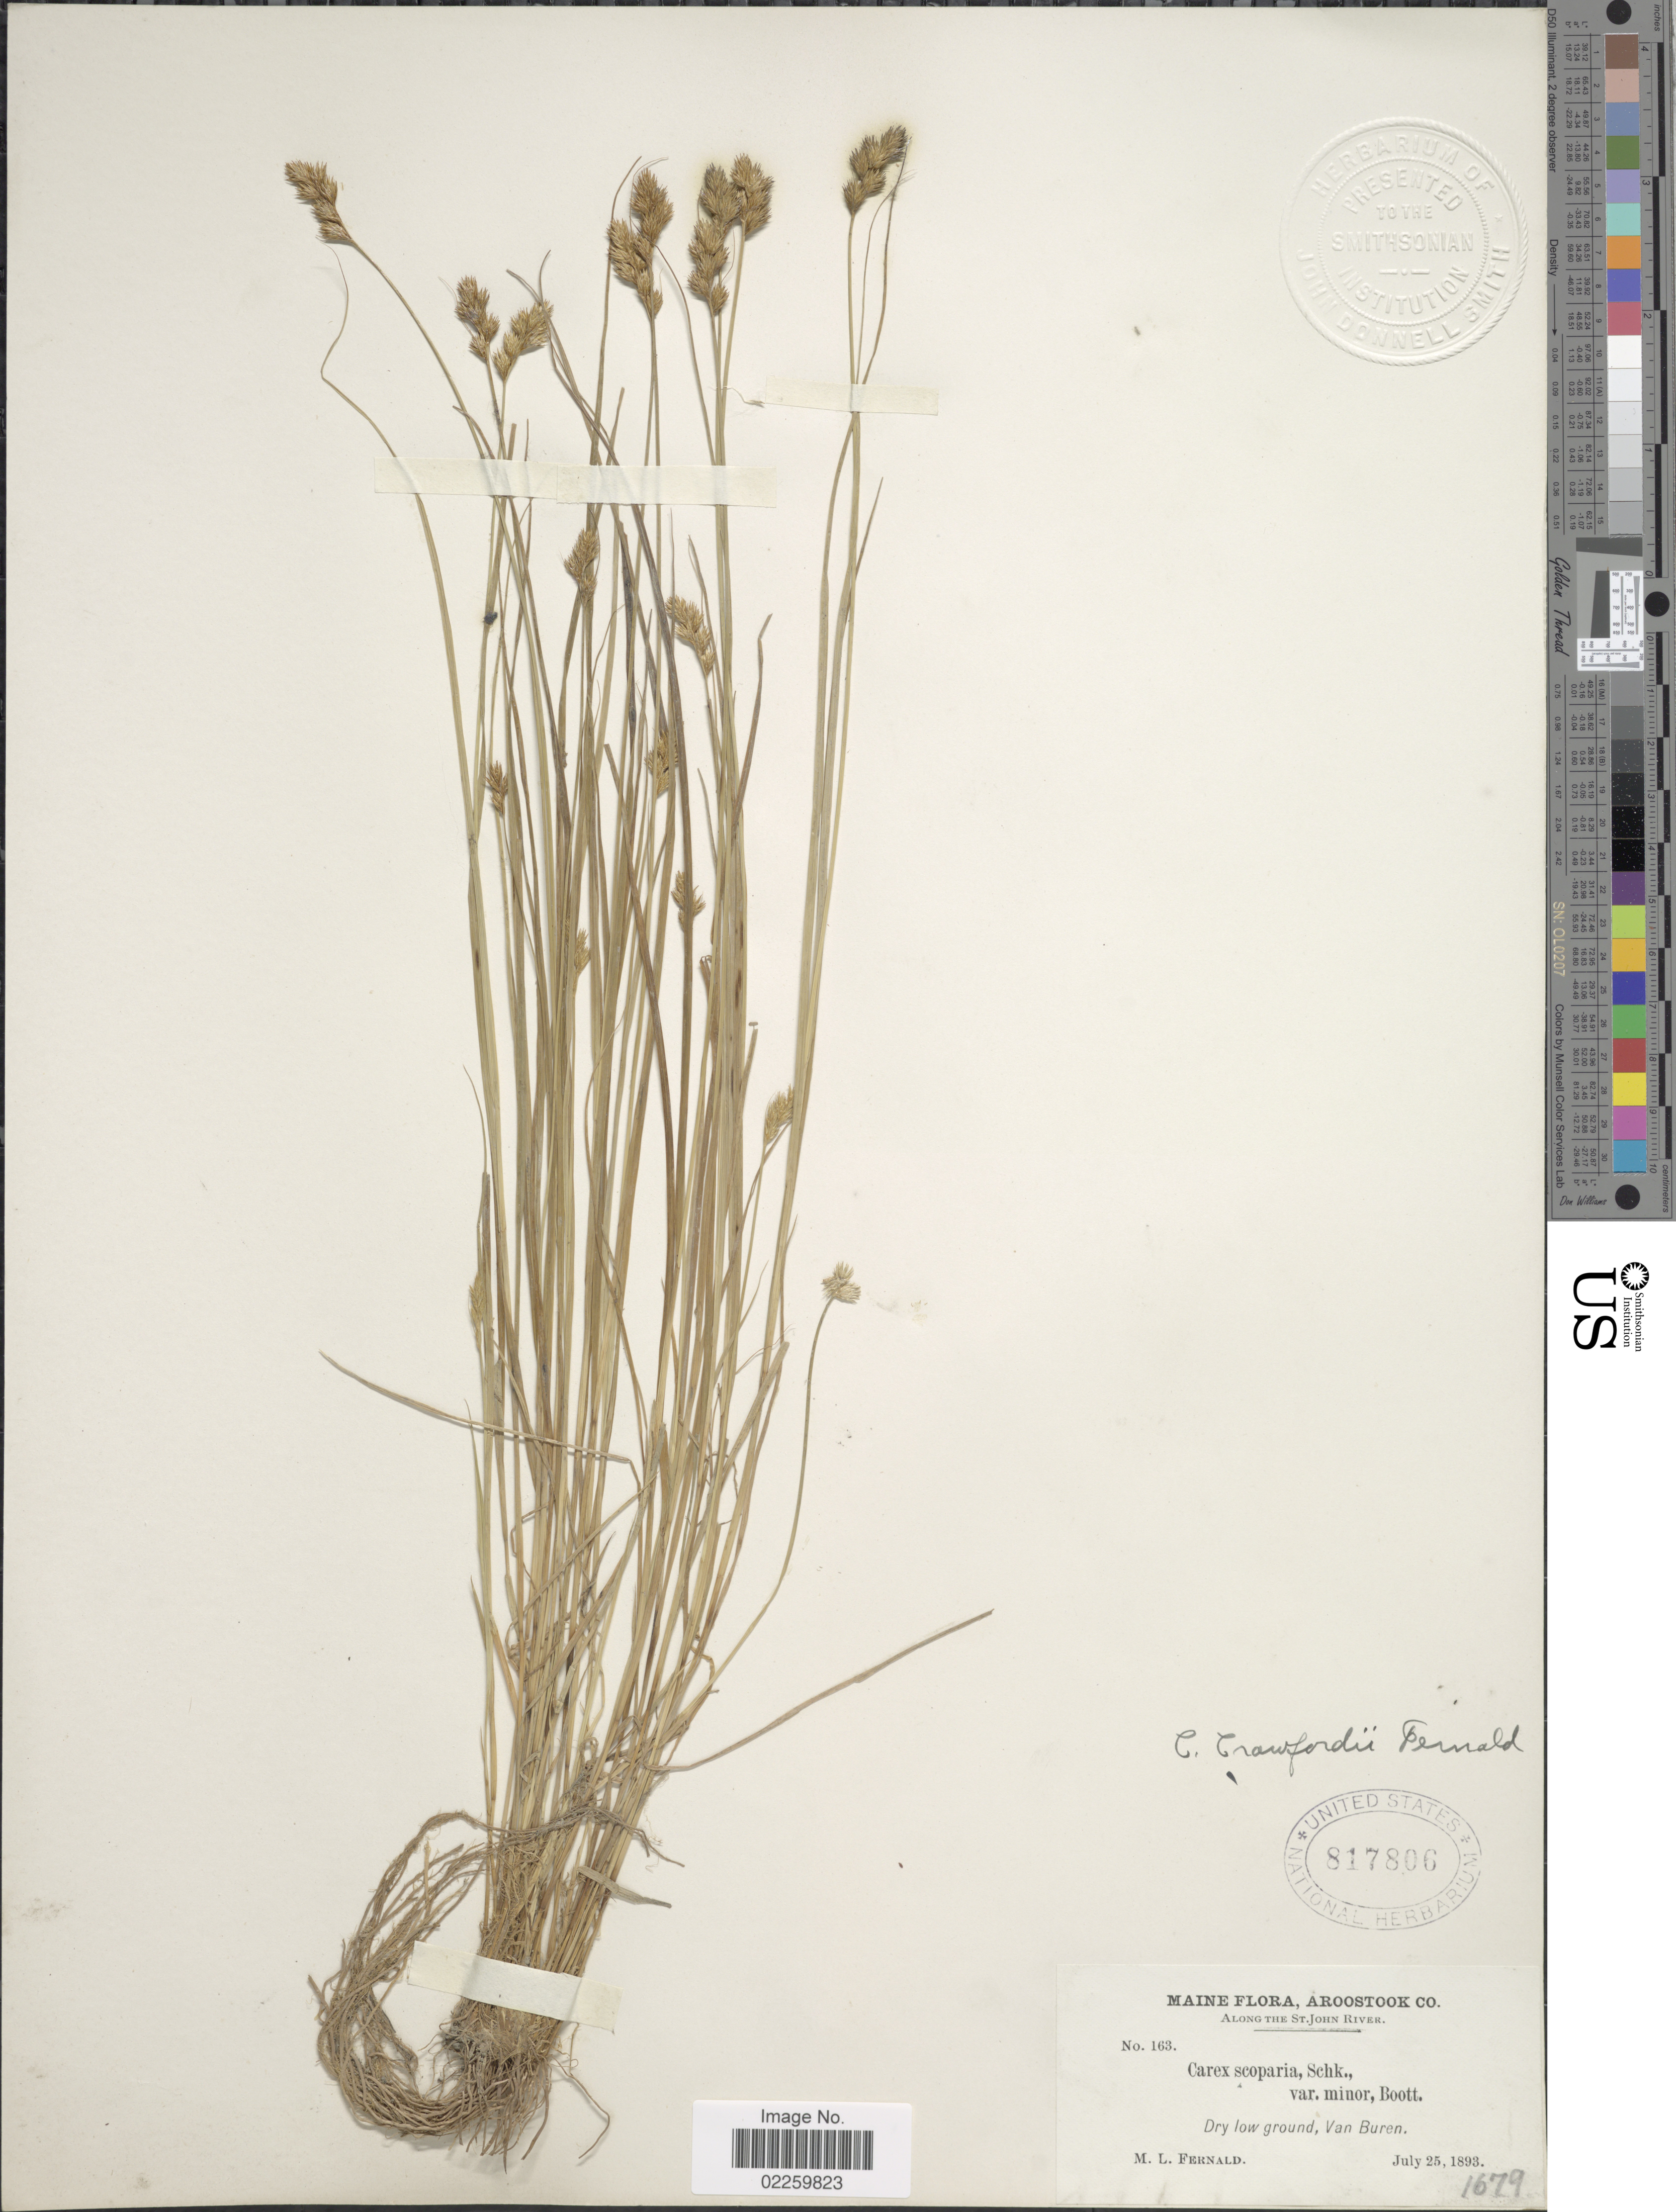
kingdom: Plantae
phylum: Tracheophyta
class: Liliopsida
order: Poales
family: Cyperaceae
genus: Carex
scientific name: Carex crawfordii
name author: Fernald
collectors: M. L. Fernald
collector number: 163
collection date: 1893-07-25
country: United States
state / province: Maine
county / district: Aroostook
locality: Dry low ground, Van Buren, Along The ST. Jphn River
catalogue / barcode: US 817806